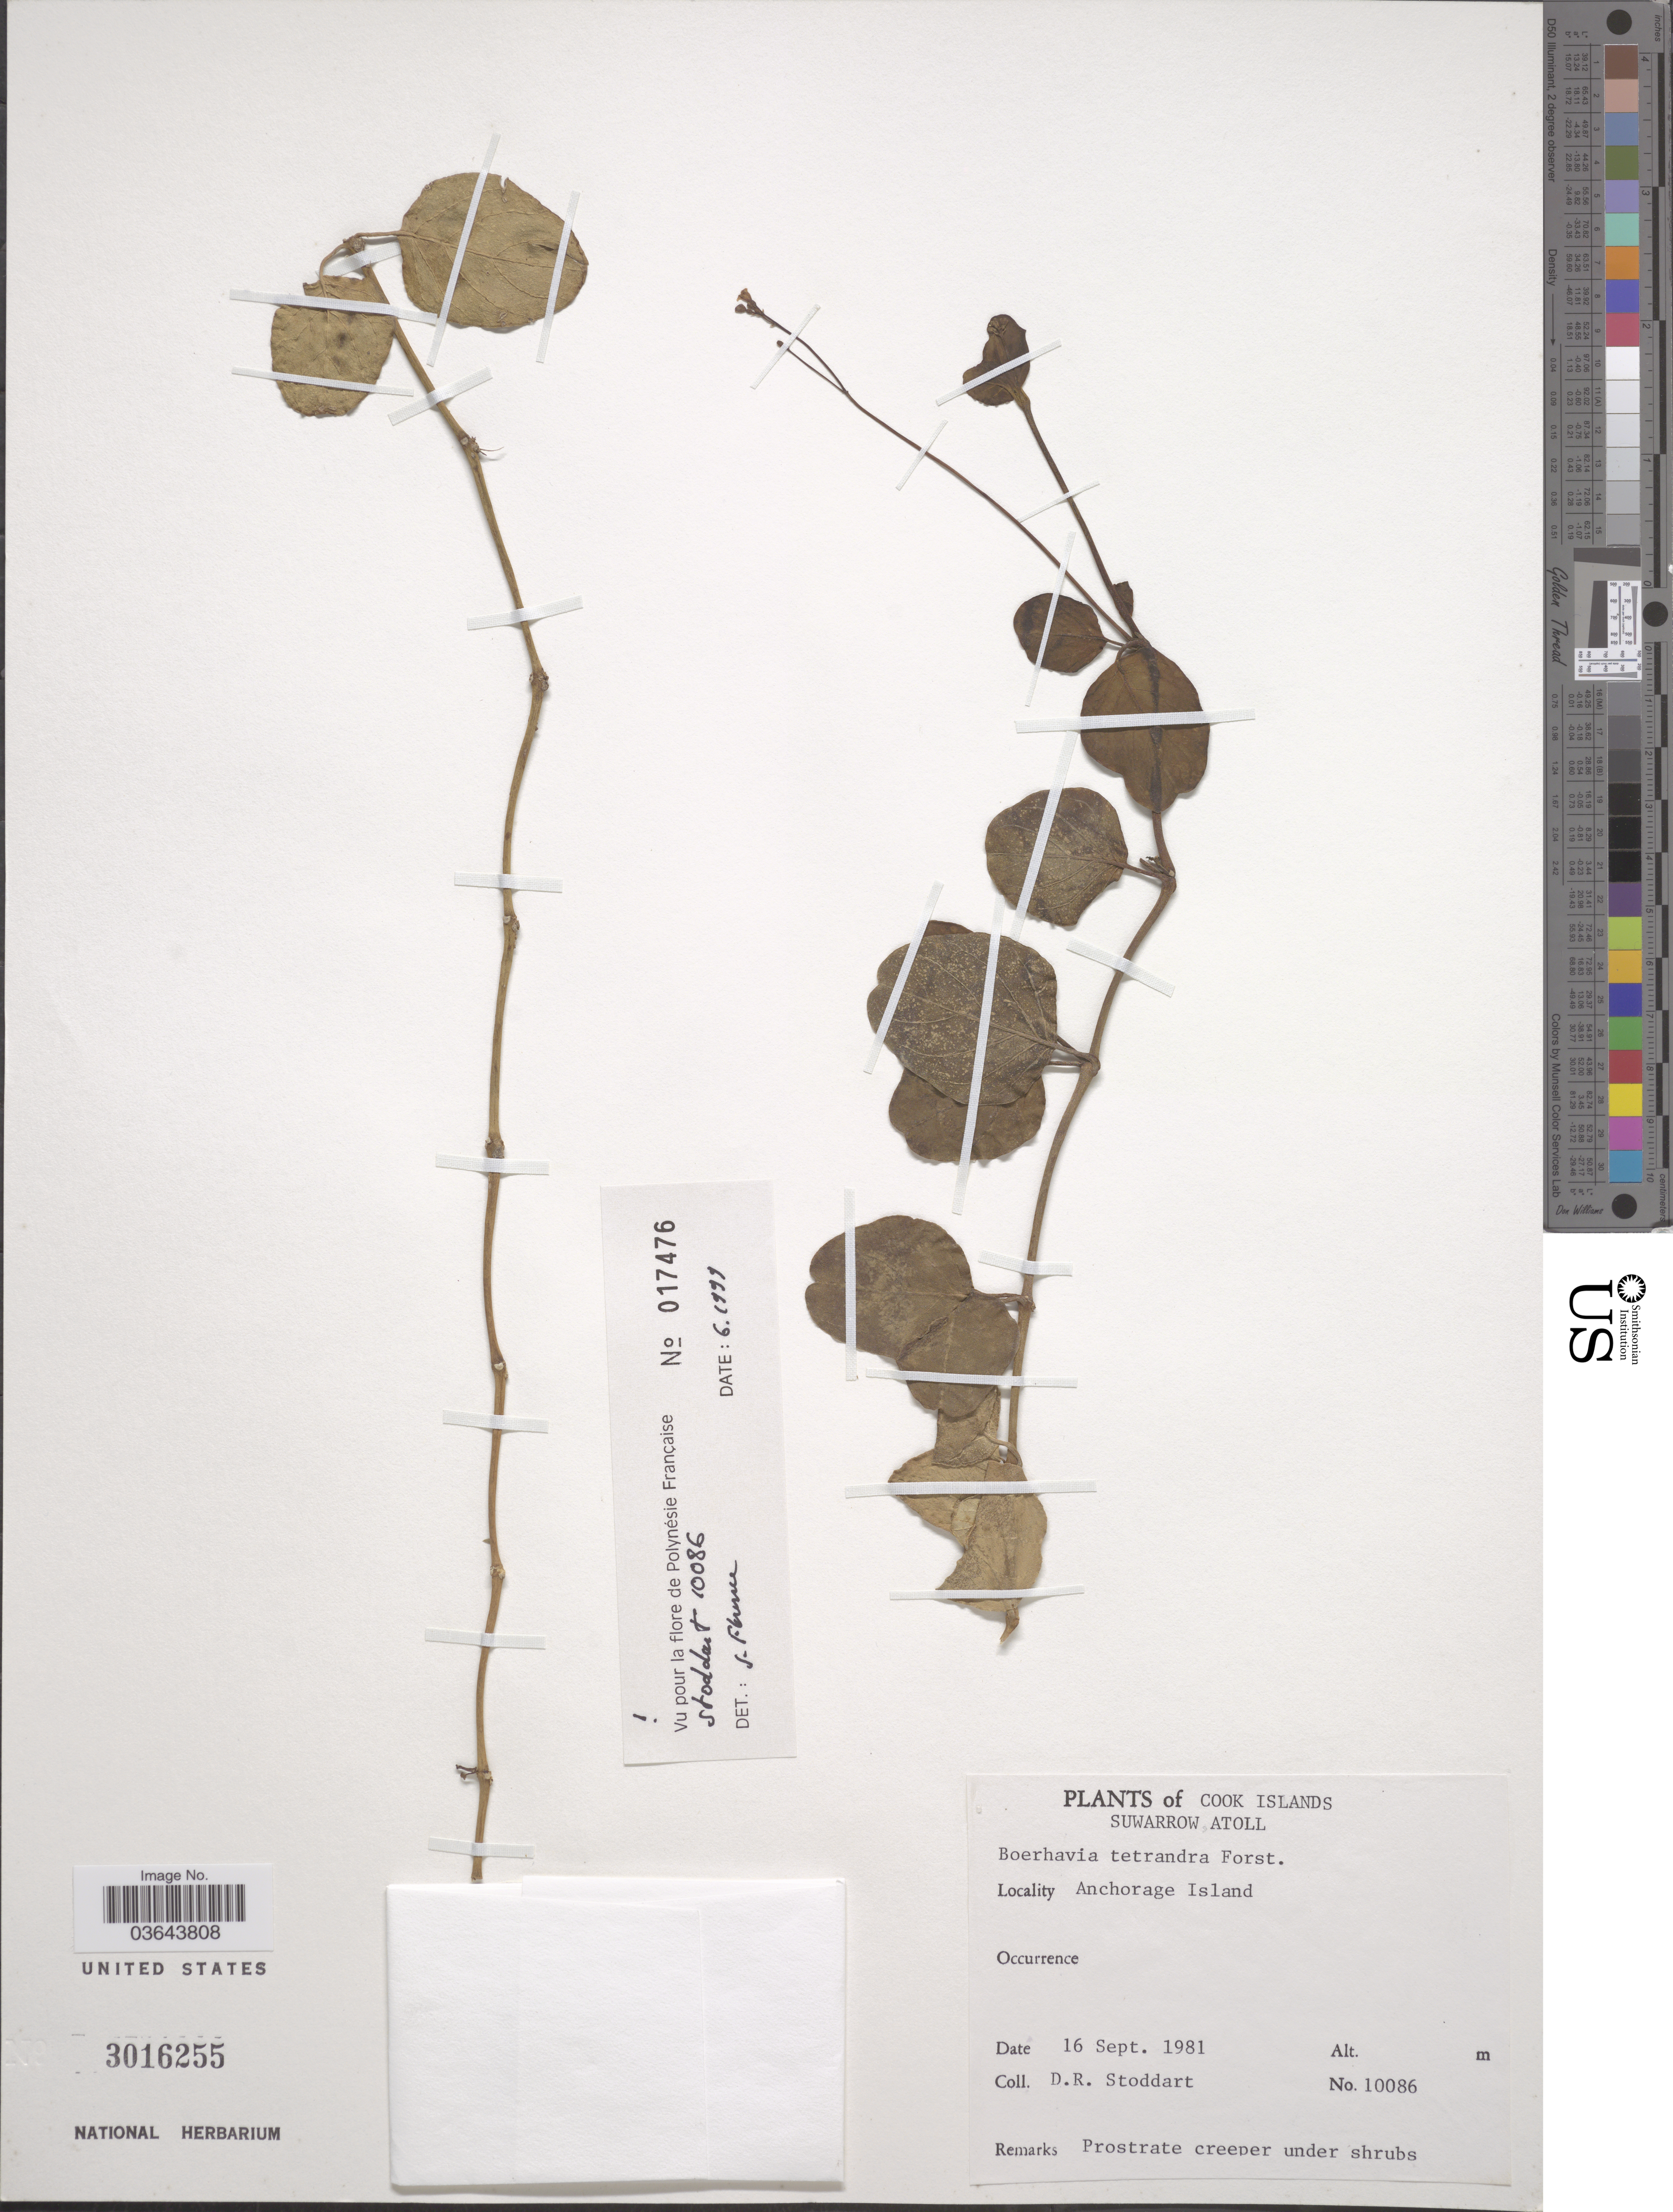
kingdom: Plantae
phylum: Tracheophyta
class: Magnoliopsida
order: Caryophyllales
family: Nyctaginaceae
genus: Boerhavia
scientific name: Boerhavia tetrandra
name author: G. Forst.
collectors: D. R. Stoddart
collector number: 10086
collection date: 1981-09-16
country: Cook Islands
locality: Suwarrow Atoll. Anchorage Island.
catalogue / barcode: US 3016255